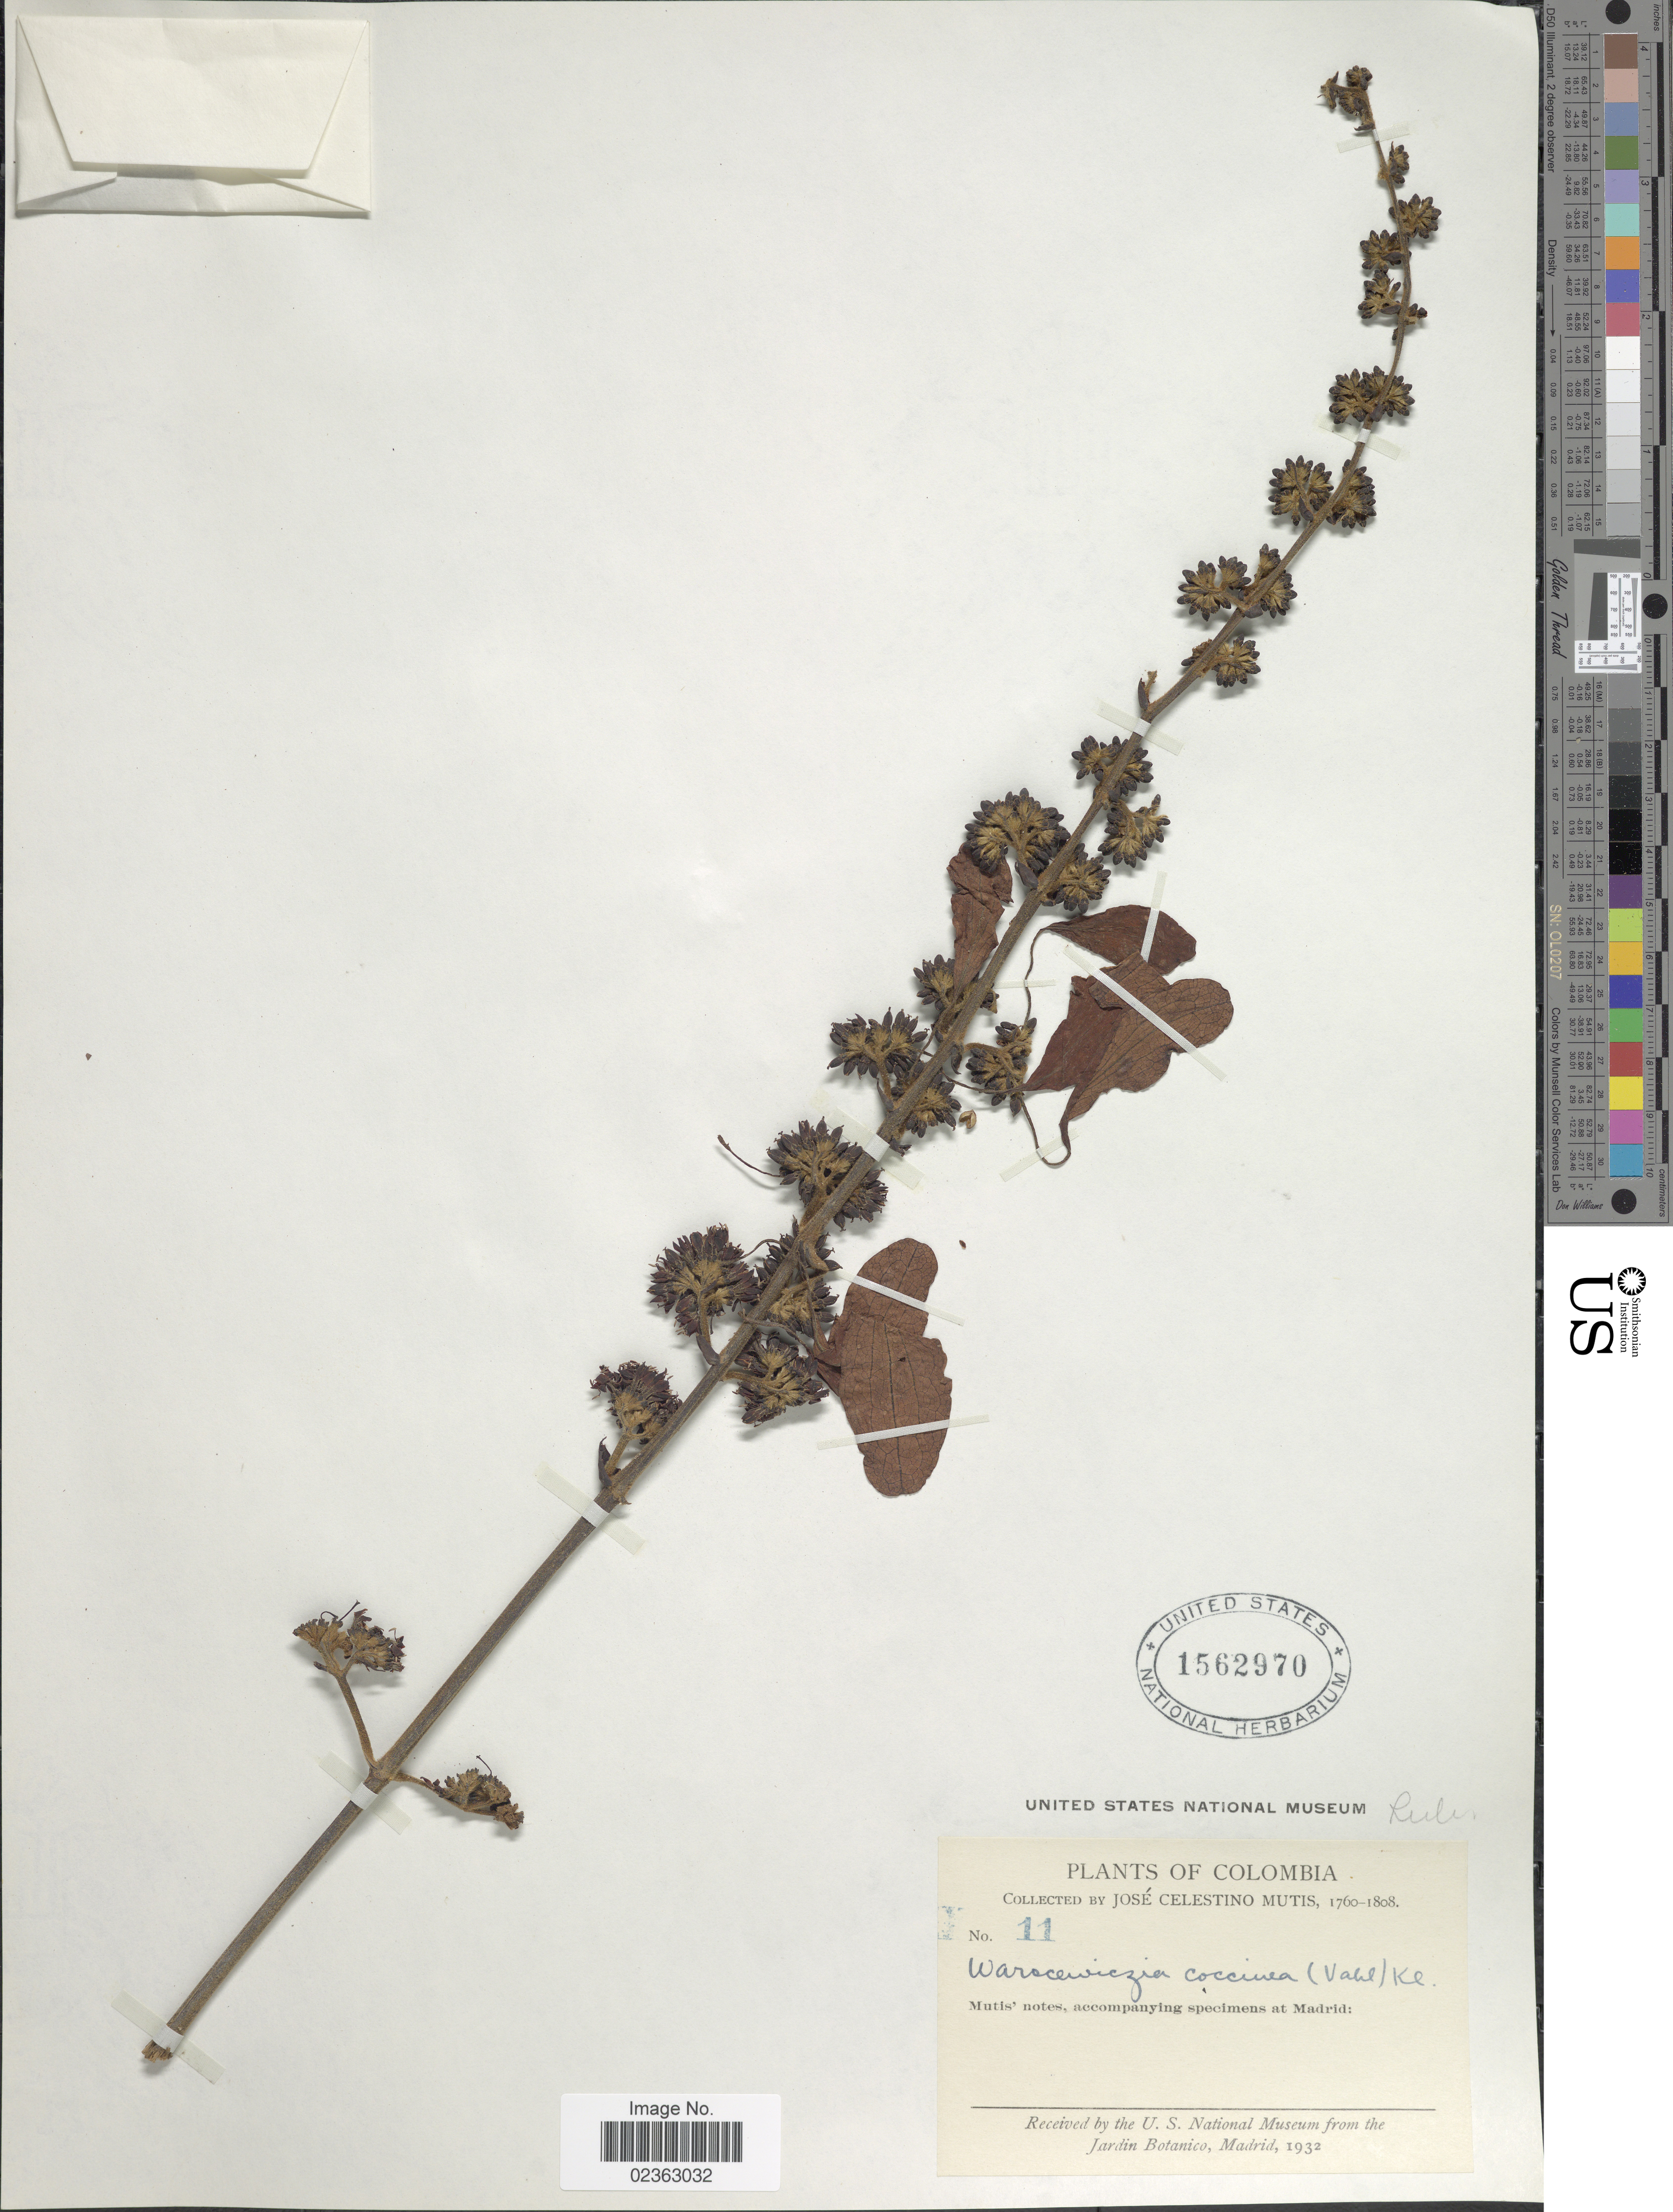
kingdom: Plantae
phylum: Tracheophyta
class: Magnoliopsida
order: Gentianales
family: Rubiaceae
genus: Warszewiczia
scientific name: Warszewiczia coccinea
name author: (Vahl) Klotzsch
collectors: J. C. B. Mutis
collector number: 11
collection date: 1760/1808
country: Colombia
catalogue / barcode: US 1562970